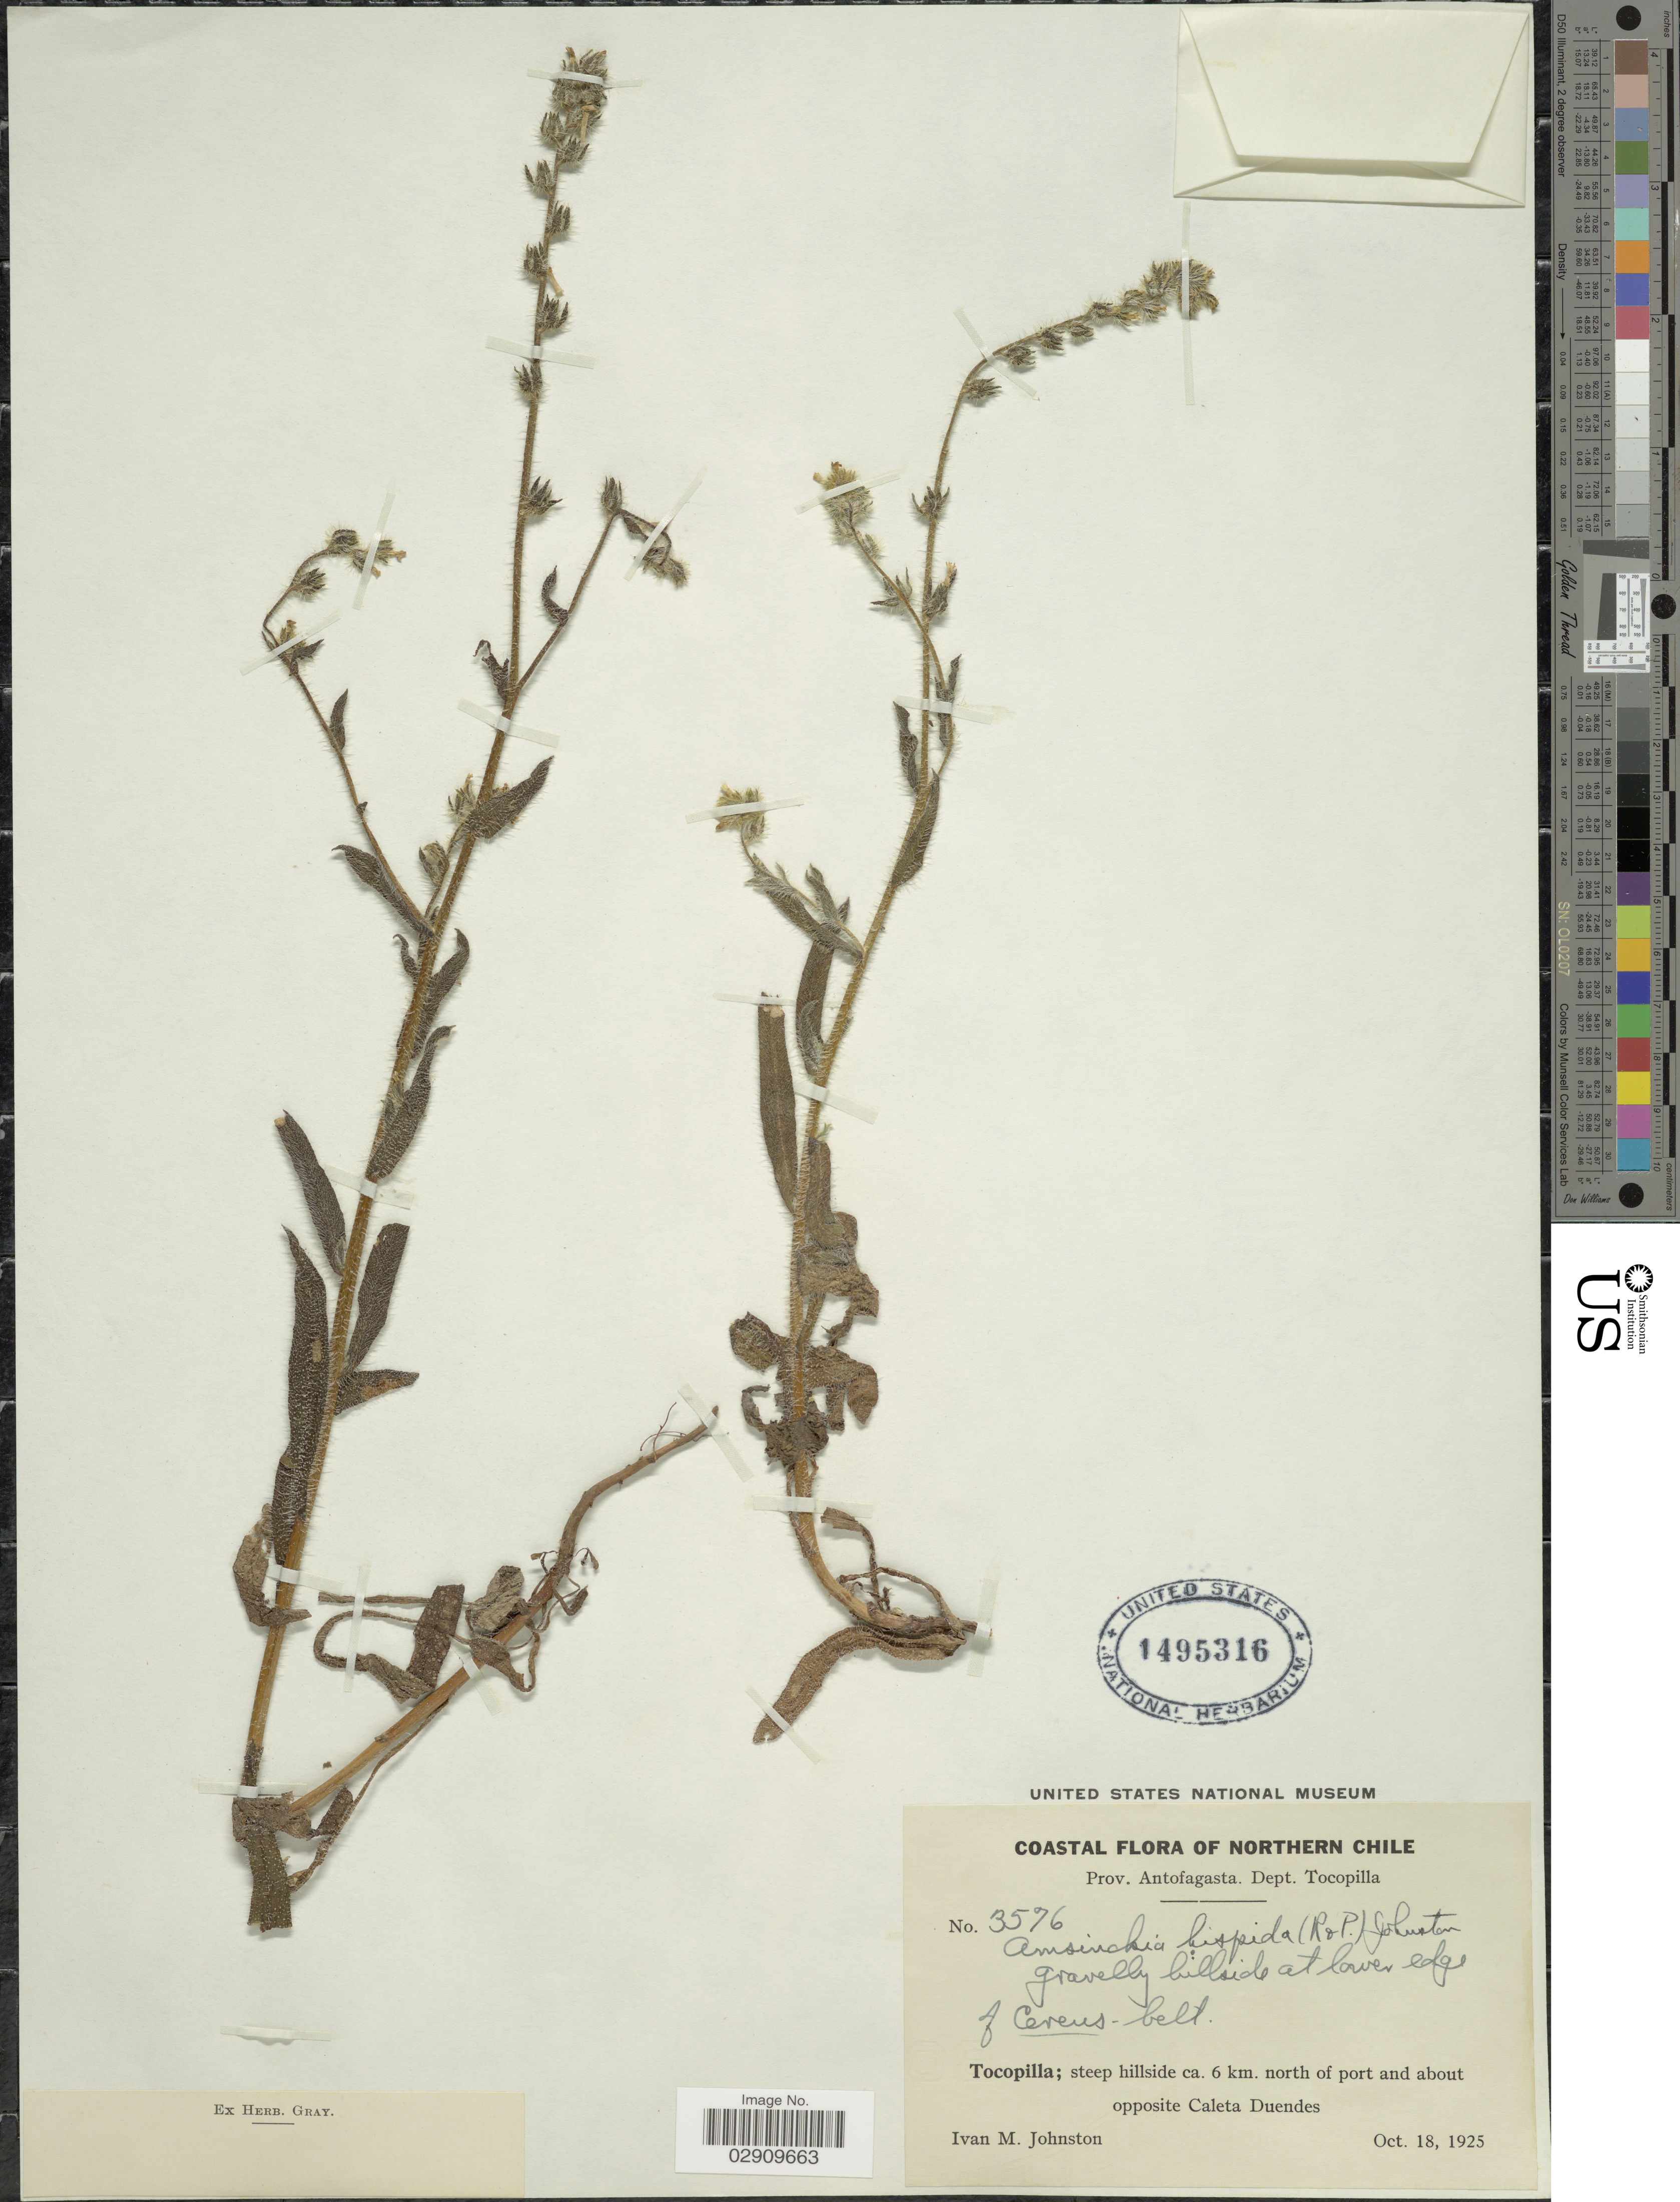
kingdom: Plantae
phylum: Tracheophyta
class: Magnoliopsida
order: Boraginales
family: Boraginaceae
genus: Amsinckia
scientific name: Amsinckia calycina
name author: (Moris) Chater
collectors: I.M. Johnston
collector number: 3576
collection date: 1925-10-18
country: Chile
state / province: Antofagasta (II)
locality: Coastal Flora of Northern Chile, Prov. Antofagasta, Dept. Tocopilla, steep hillside ca. 6 km. north of port and about opposite Caleta Duendes.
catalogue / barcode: US 1495316